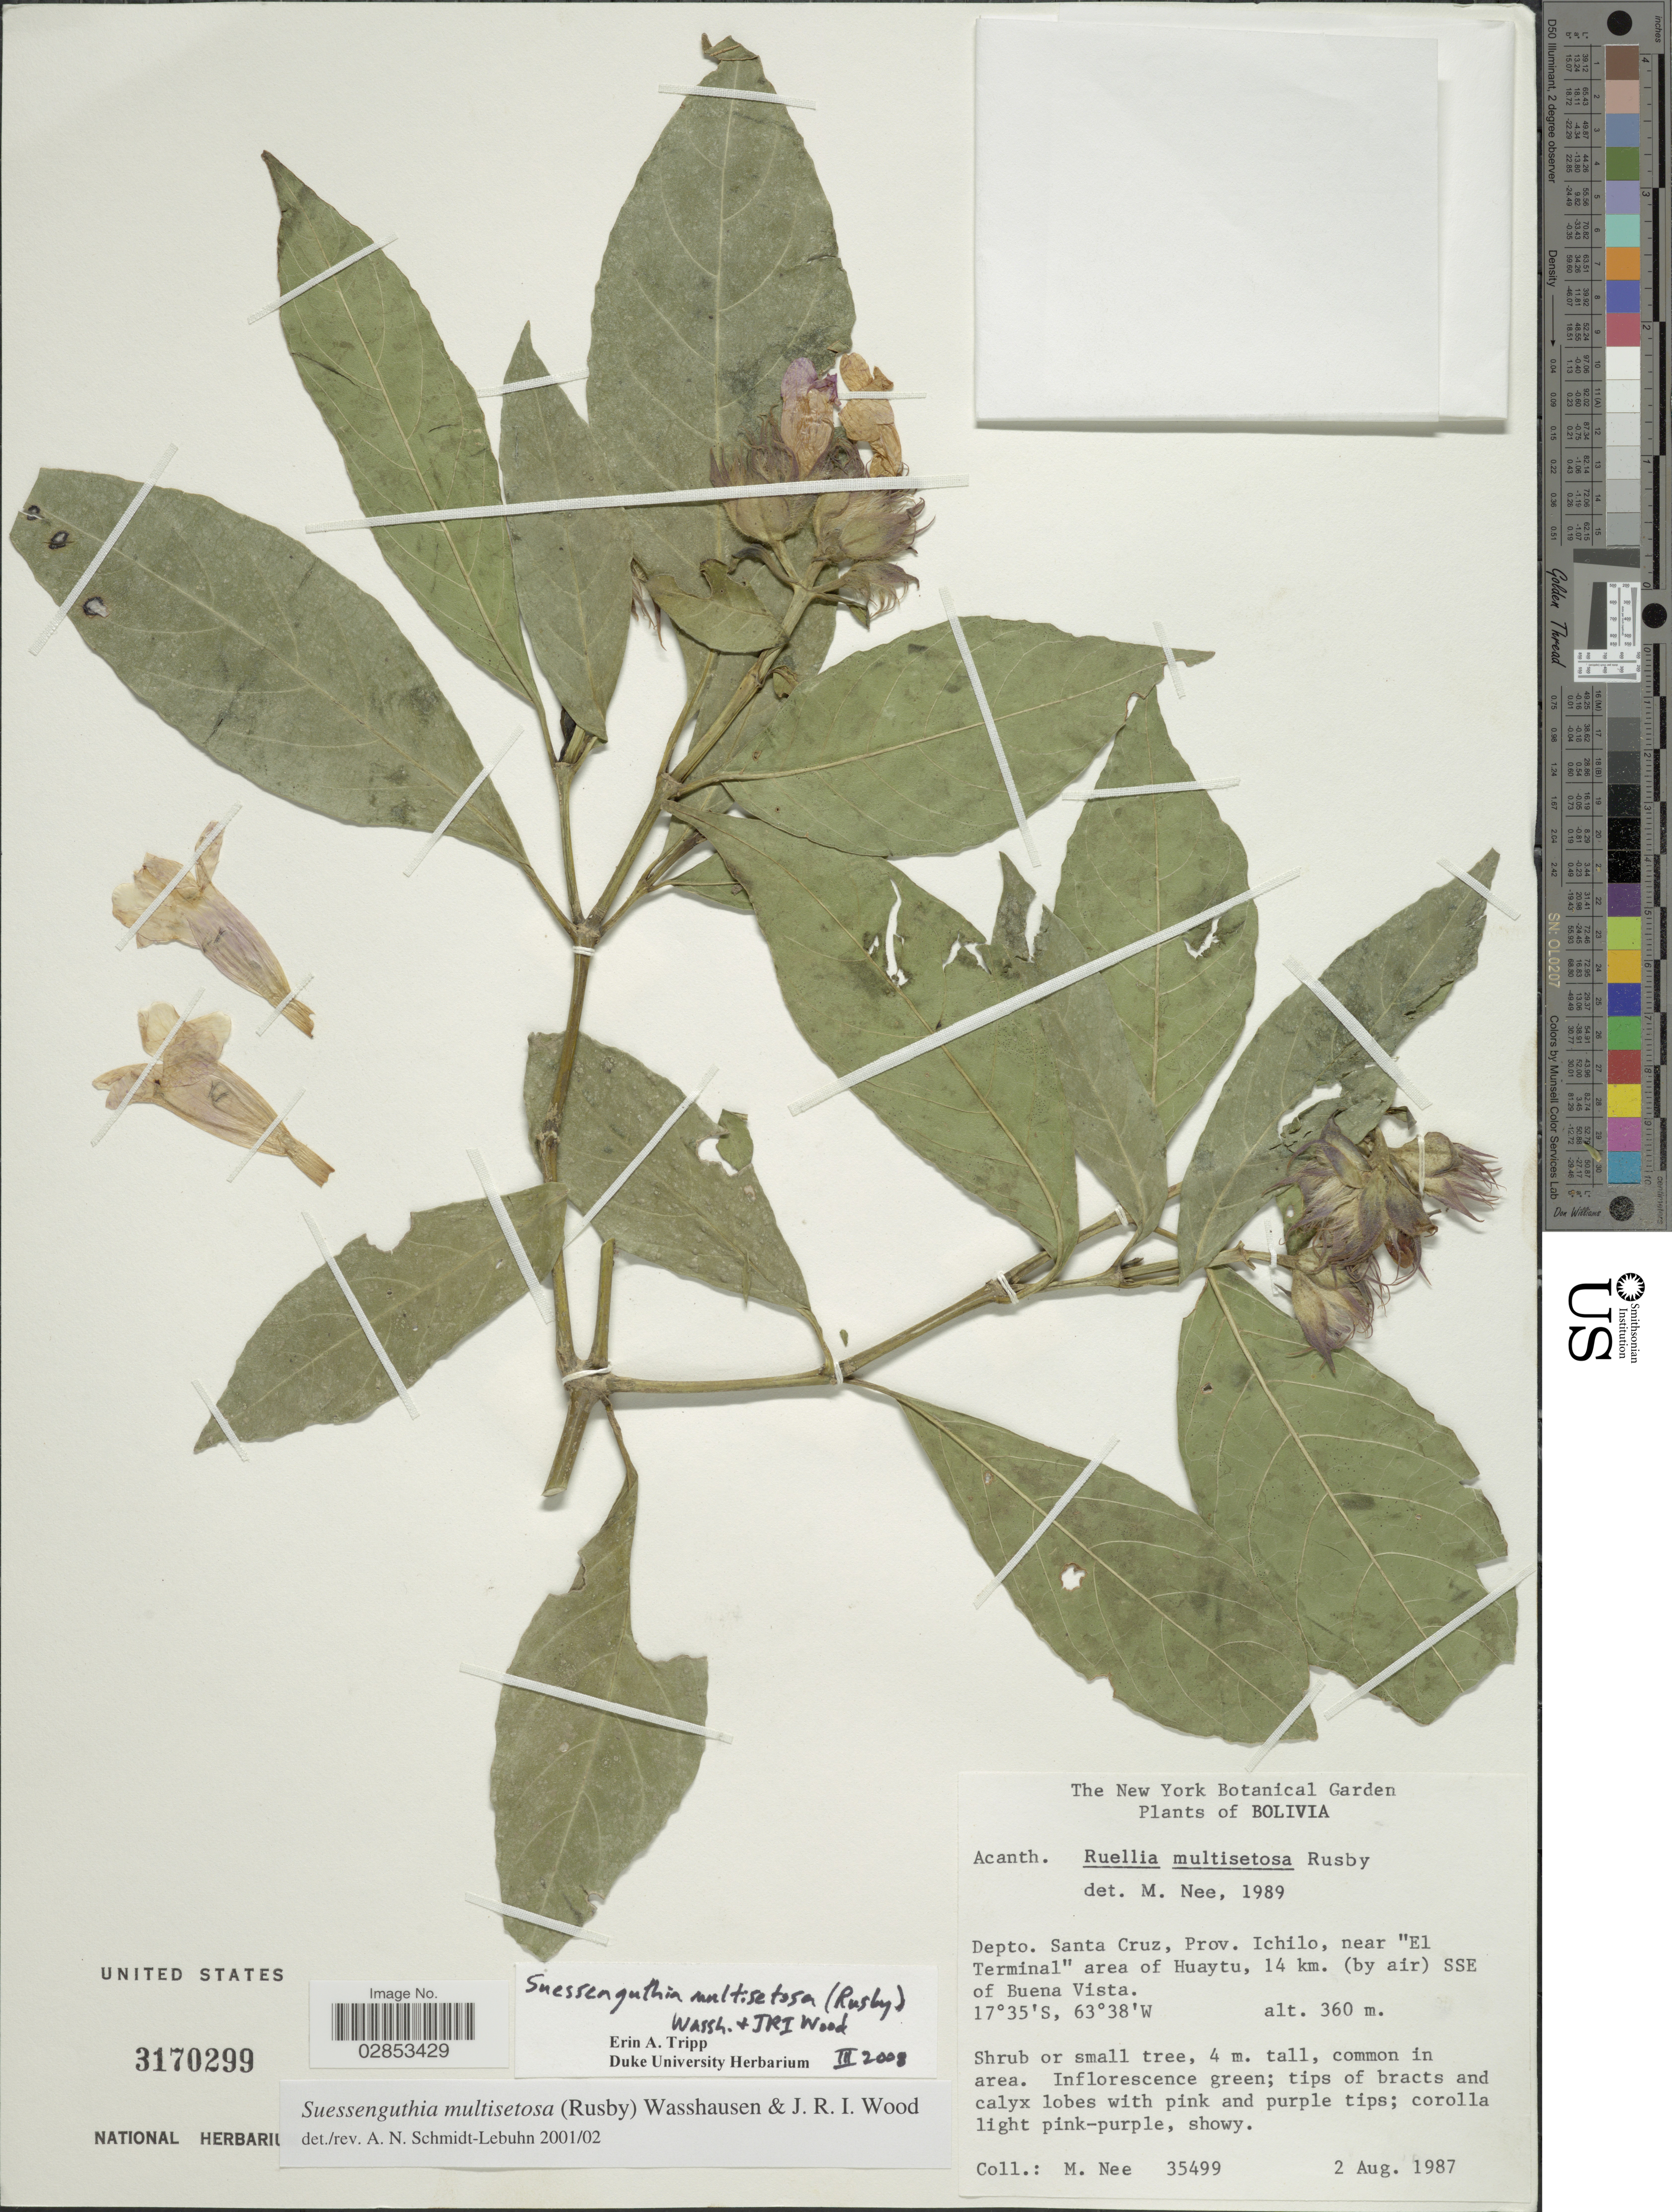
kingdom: Plantae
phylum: Tracheophyta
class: Magnoliopsida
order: Lamiales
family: Acanthaceae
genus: Suessenguthia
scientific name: Suessenguthia multisetosa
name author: (Rusby) Wassh. & J.R.I. Wood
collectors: M. Nee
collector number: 35499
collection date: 1987-08-02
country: Bolivia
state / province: Santa Cruz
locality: Depto. Santa Cruz, Prov. Ichilo, near "El Terminal" area of Huaytu, 14 km. (by air) SSE of Buena Vista.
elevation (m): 360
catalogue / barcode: US 3170299